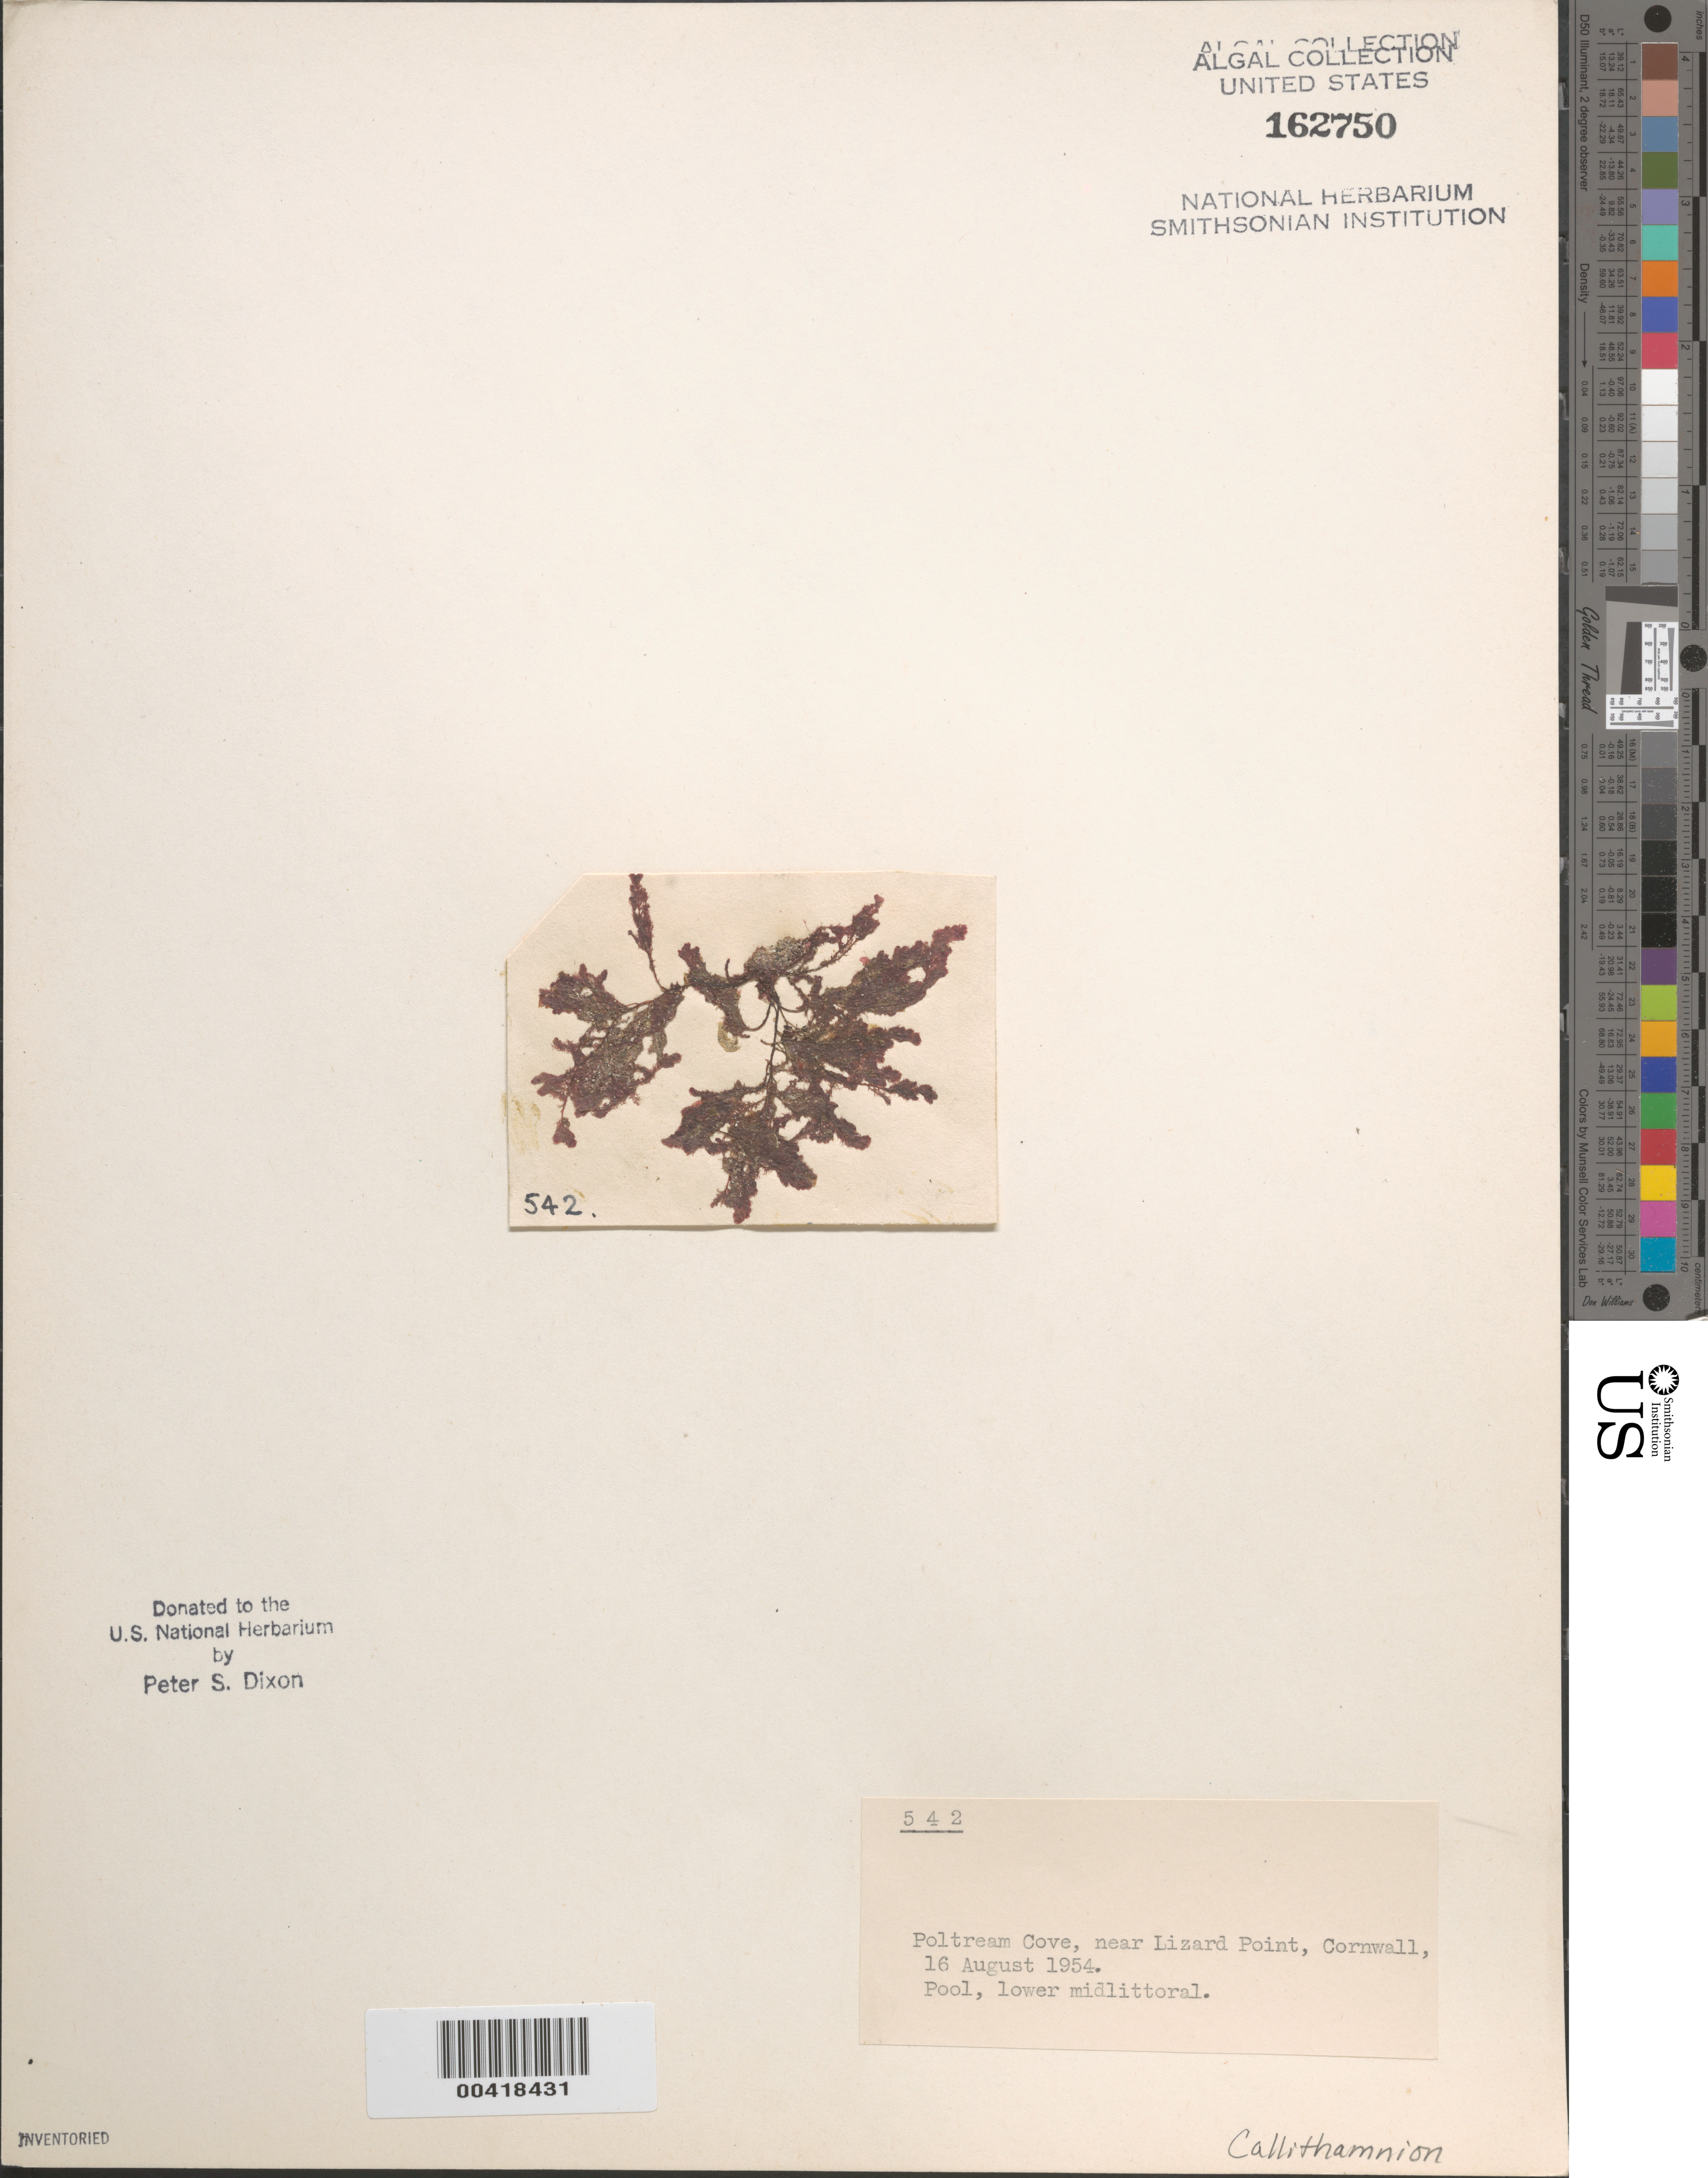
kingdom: Plantae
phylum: Rhodophyta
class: Florideophyceae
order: Ceramiales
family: Callithamniaceae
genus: Callithamnion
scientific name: Callithamnion sp.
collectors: P. S. Dixon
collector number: PSD 542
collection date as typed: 16 Aug 1954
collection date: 1954-08-16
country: United Kingdom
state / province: England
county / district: Cornwall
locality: Poltream Cove, near Lizard Point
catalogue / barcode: US 162750